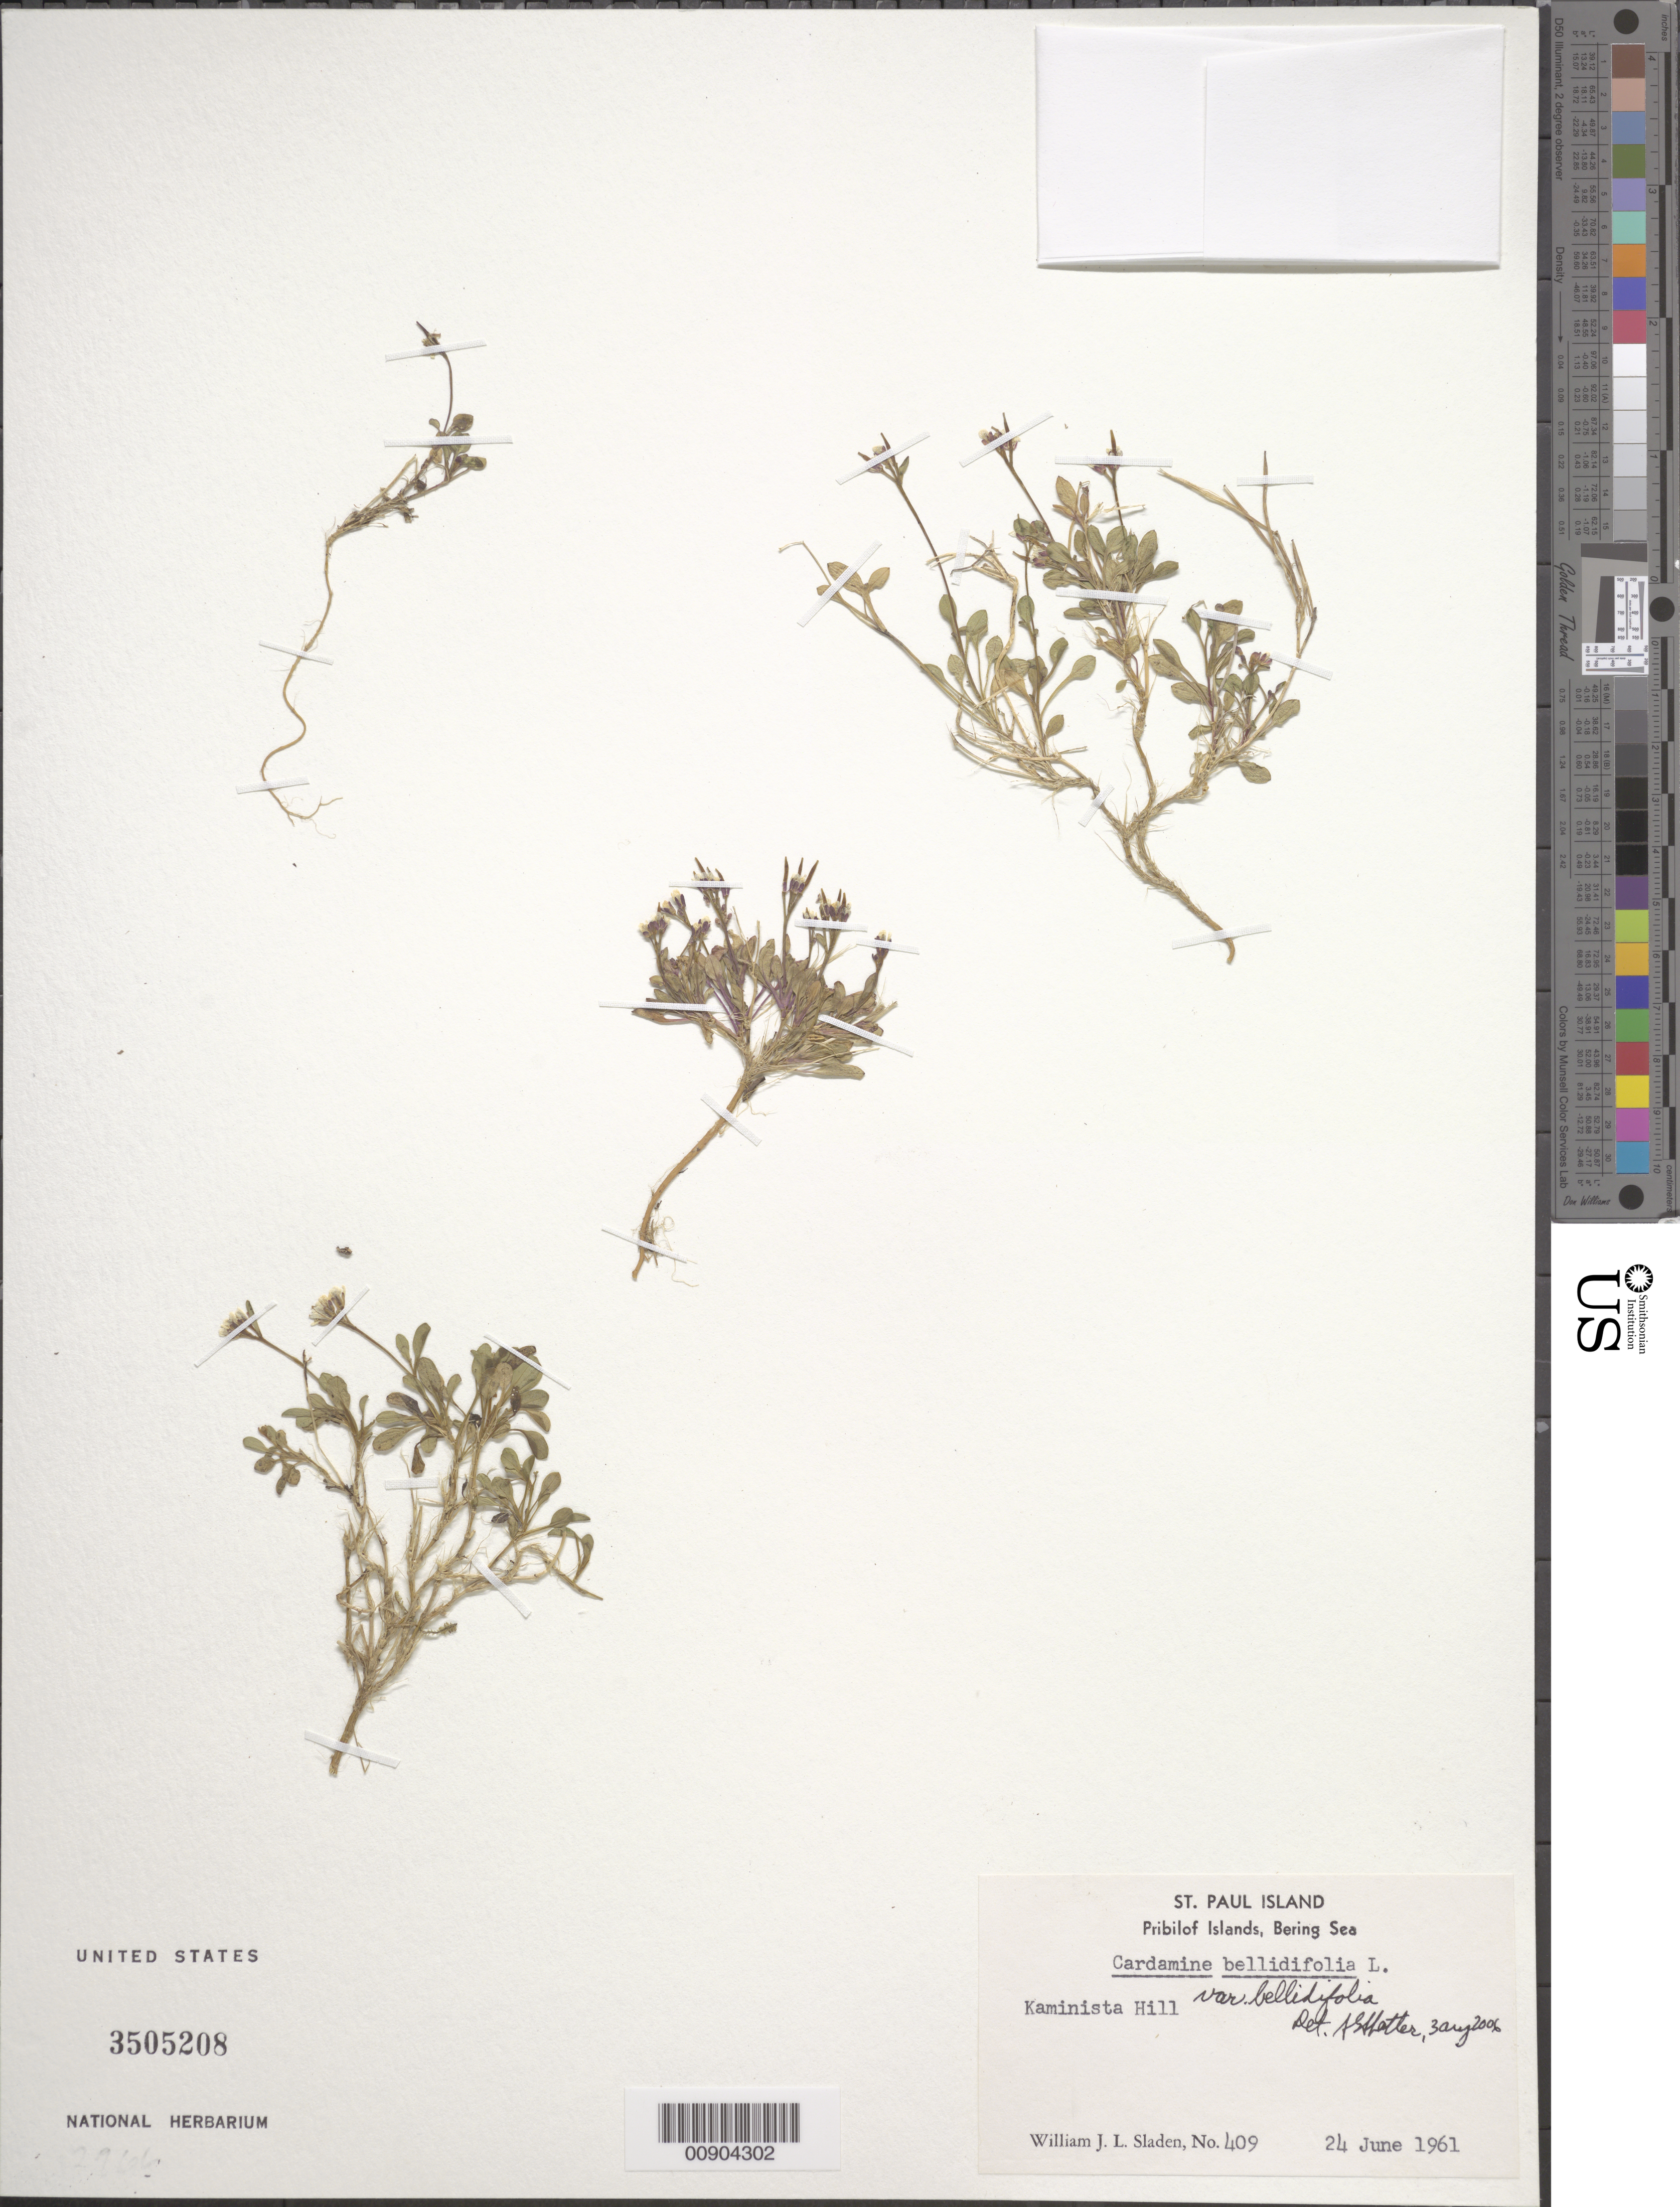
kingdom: Plantae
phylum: Tracheophyta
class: Magnoliopsida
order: Brassicales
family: Brassicaceae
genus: Cardamine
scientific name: Cardamine bellidifolia var. bellidifolia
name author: L.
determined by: Shetler, Stanwyn G., (US), NMNH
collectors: W. Sladen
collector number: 409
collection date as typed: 24 Jun 1961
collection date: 1961-06-24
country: United States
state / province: Alaska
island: St. Paul Island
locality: Kaminista Hill., Bering Sea, Pribilof Islands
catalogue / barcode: US 3505208